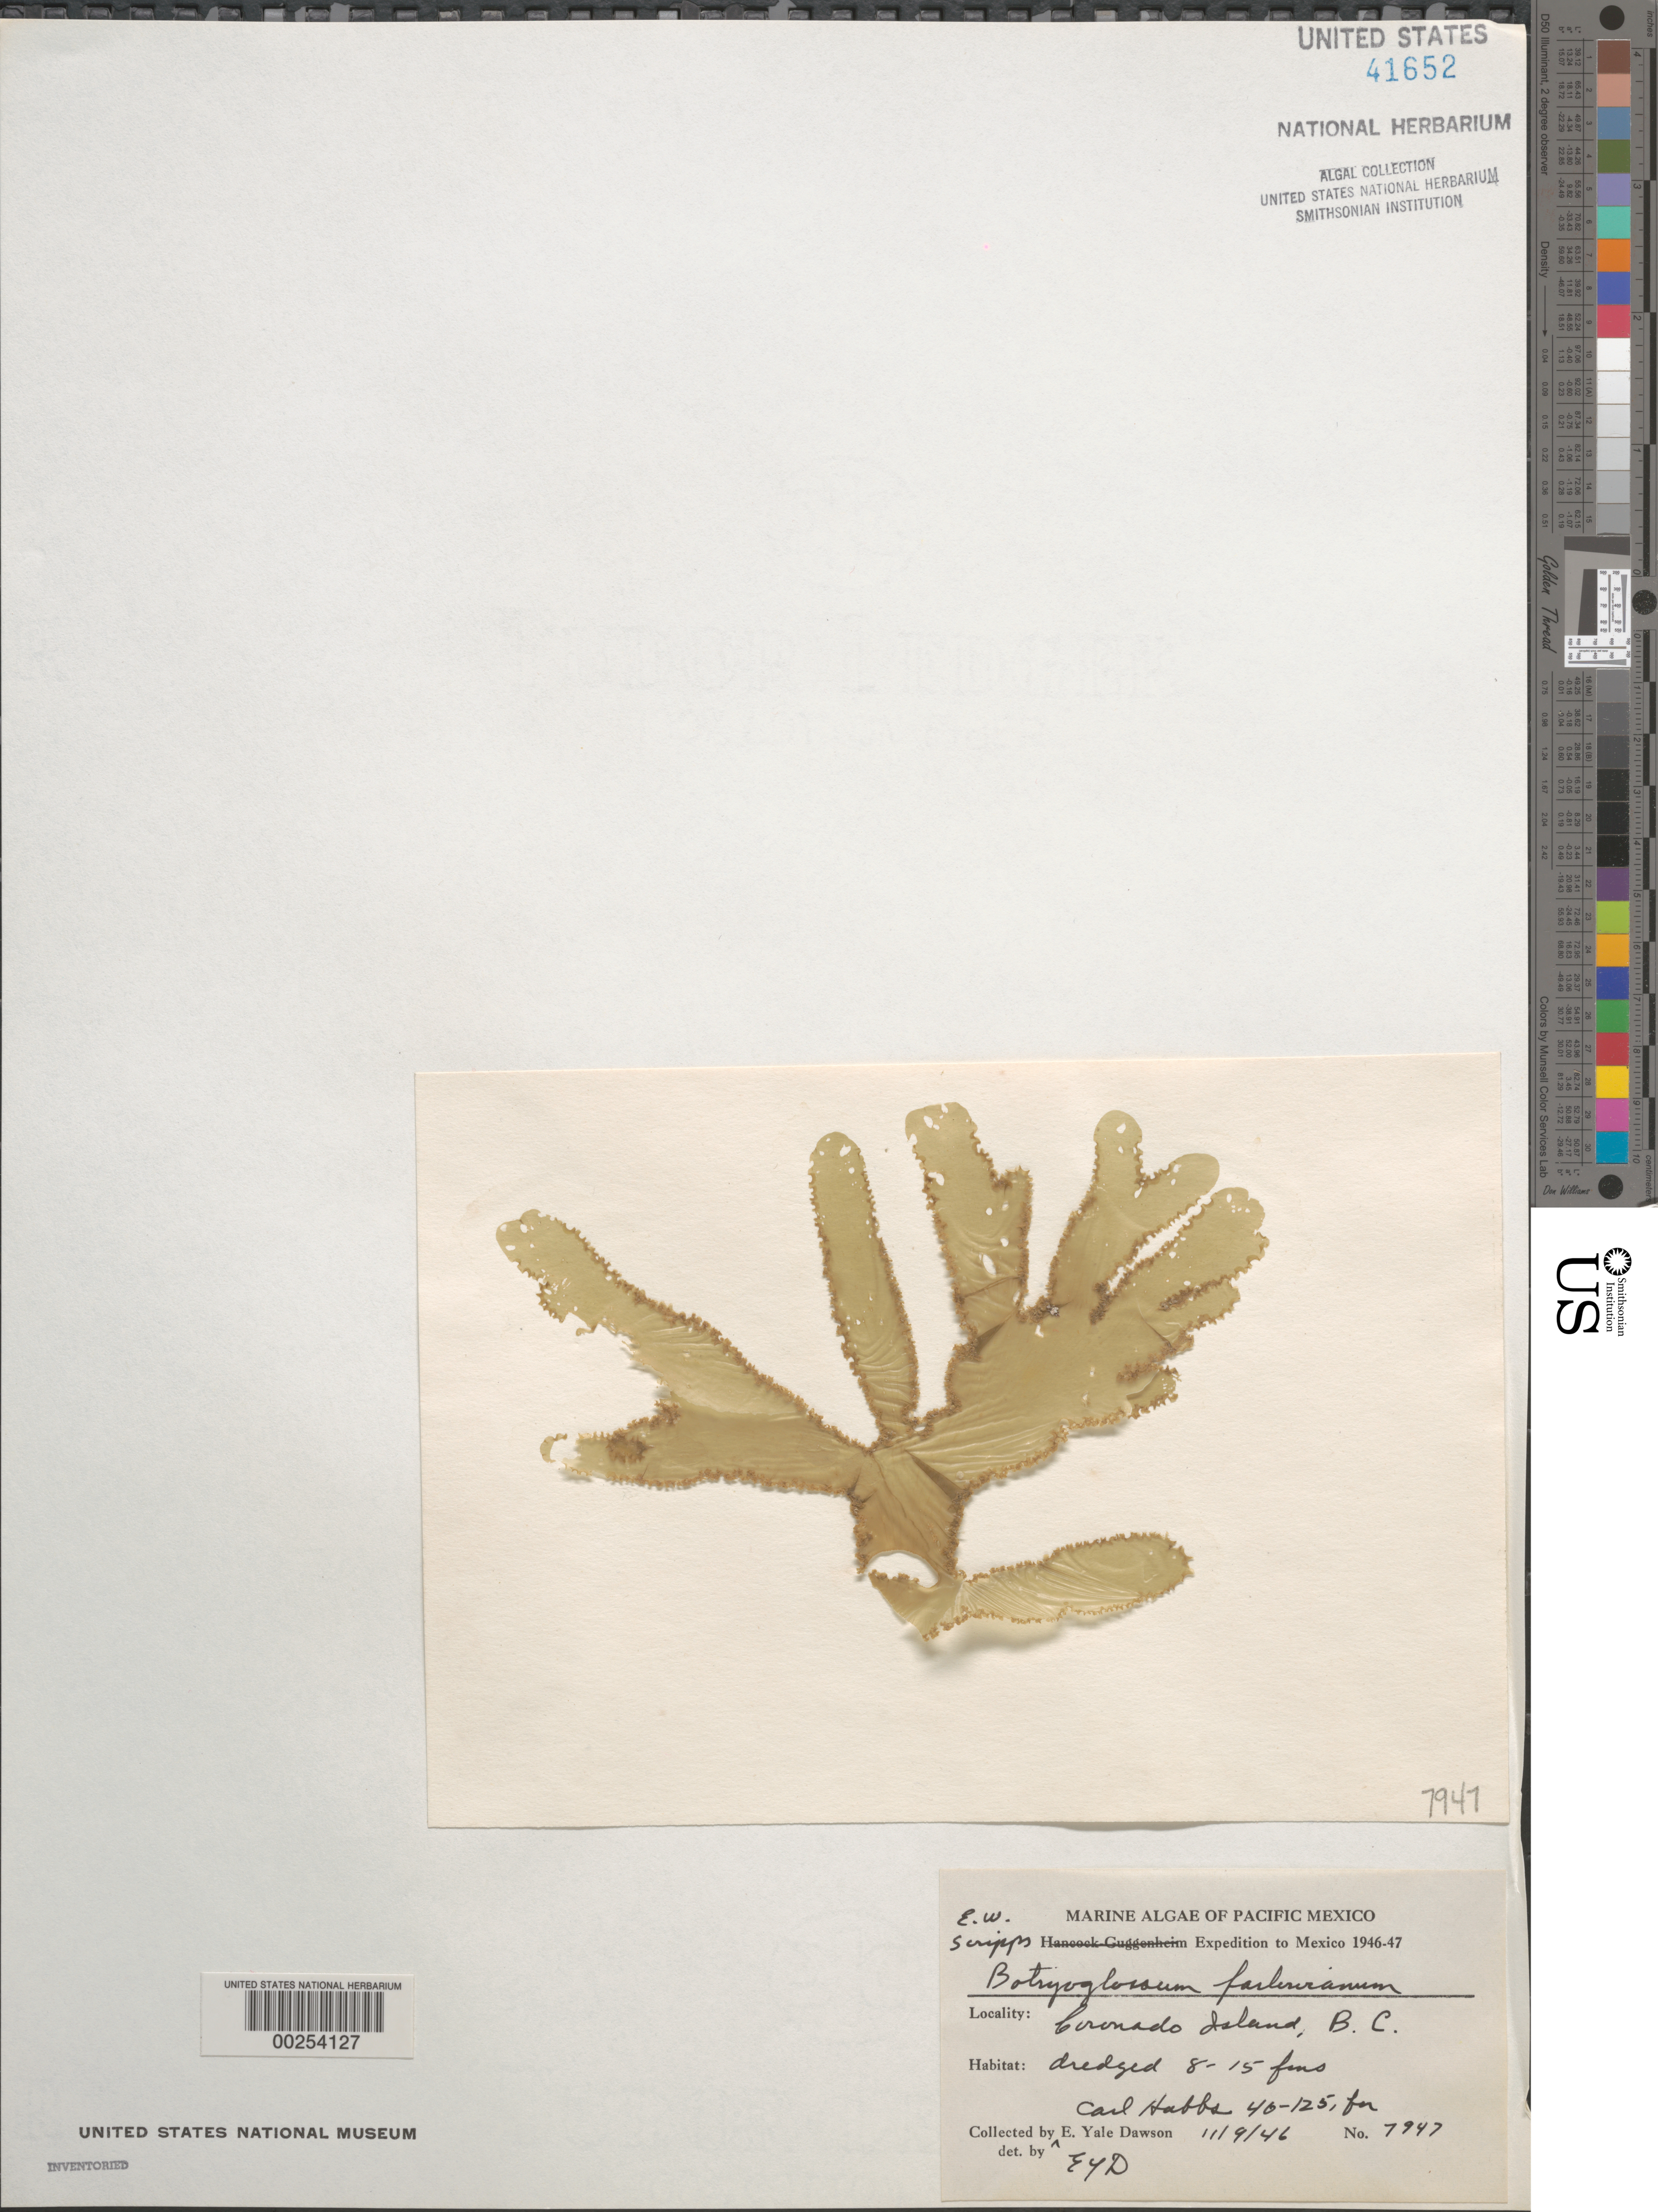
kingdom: Plantae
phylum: Rhodophyta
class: Florideophyceae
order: Ceramiales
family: Delesseriaceae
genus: Botryoglossum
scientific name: Botryoglossum farlowianum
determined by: Dawson, E. Y.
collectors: C. Hubbs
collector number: EYD 7947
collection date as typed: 09 Nov 1946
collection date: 1946-11-09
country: Mexico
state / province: Baja California Sur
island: Isla Coronado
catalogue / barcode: US 41652